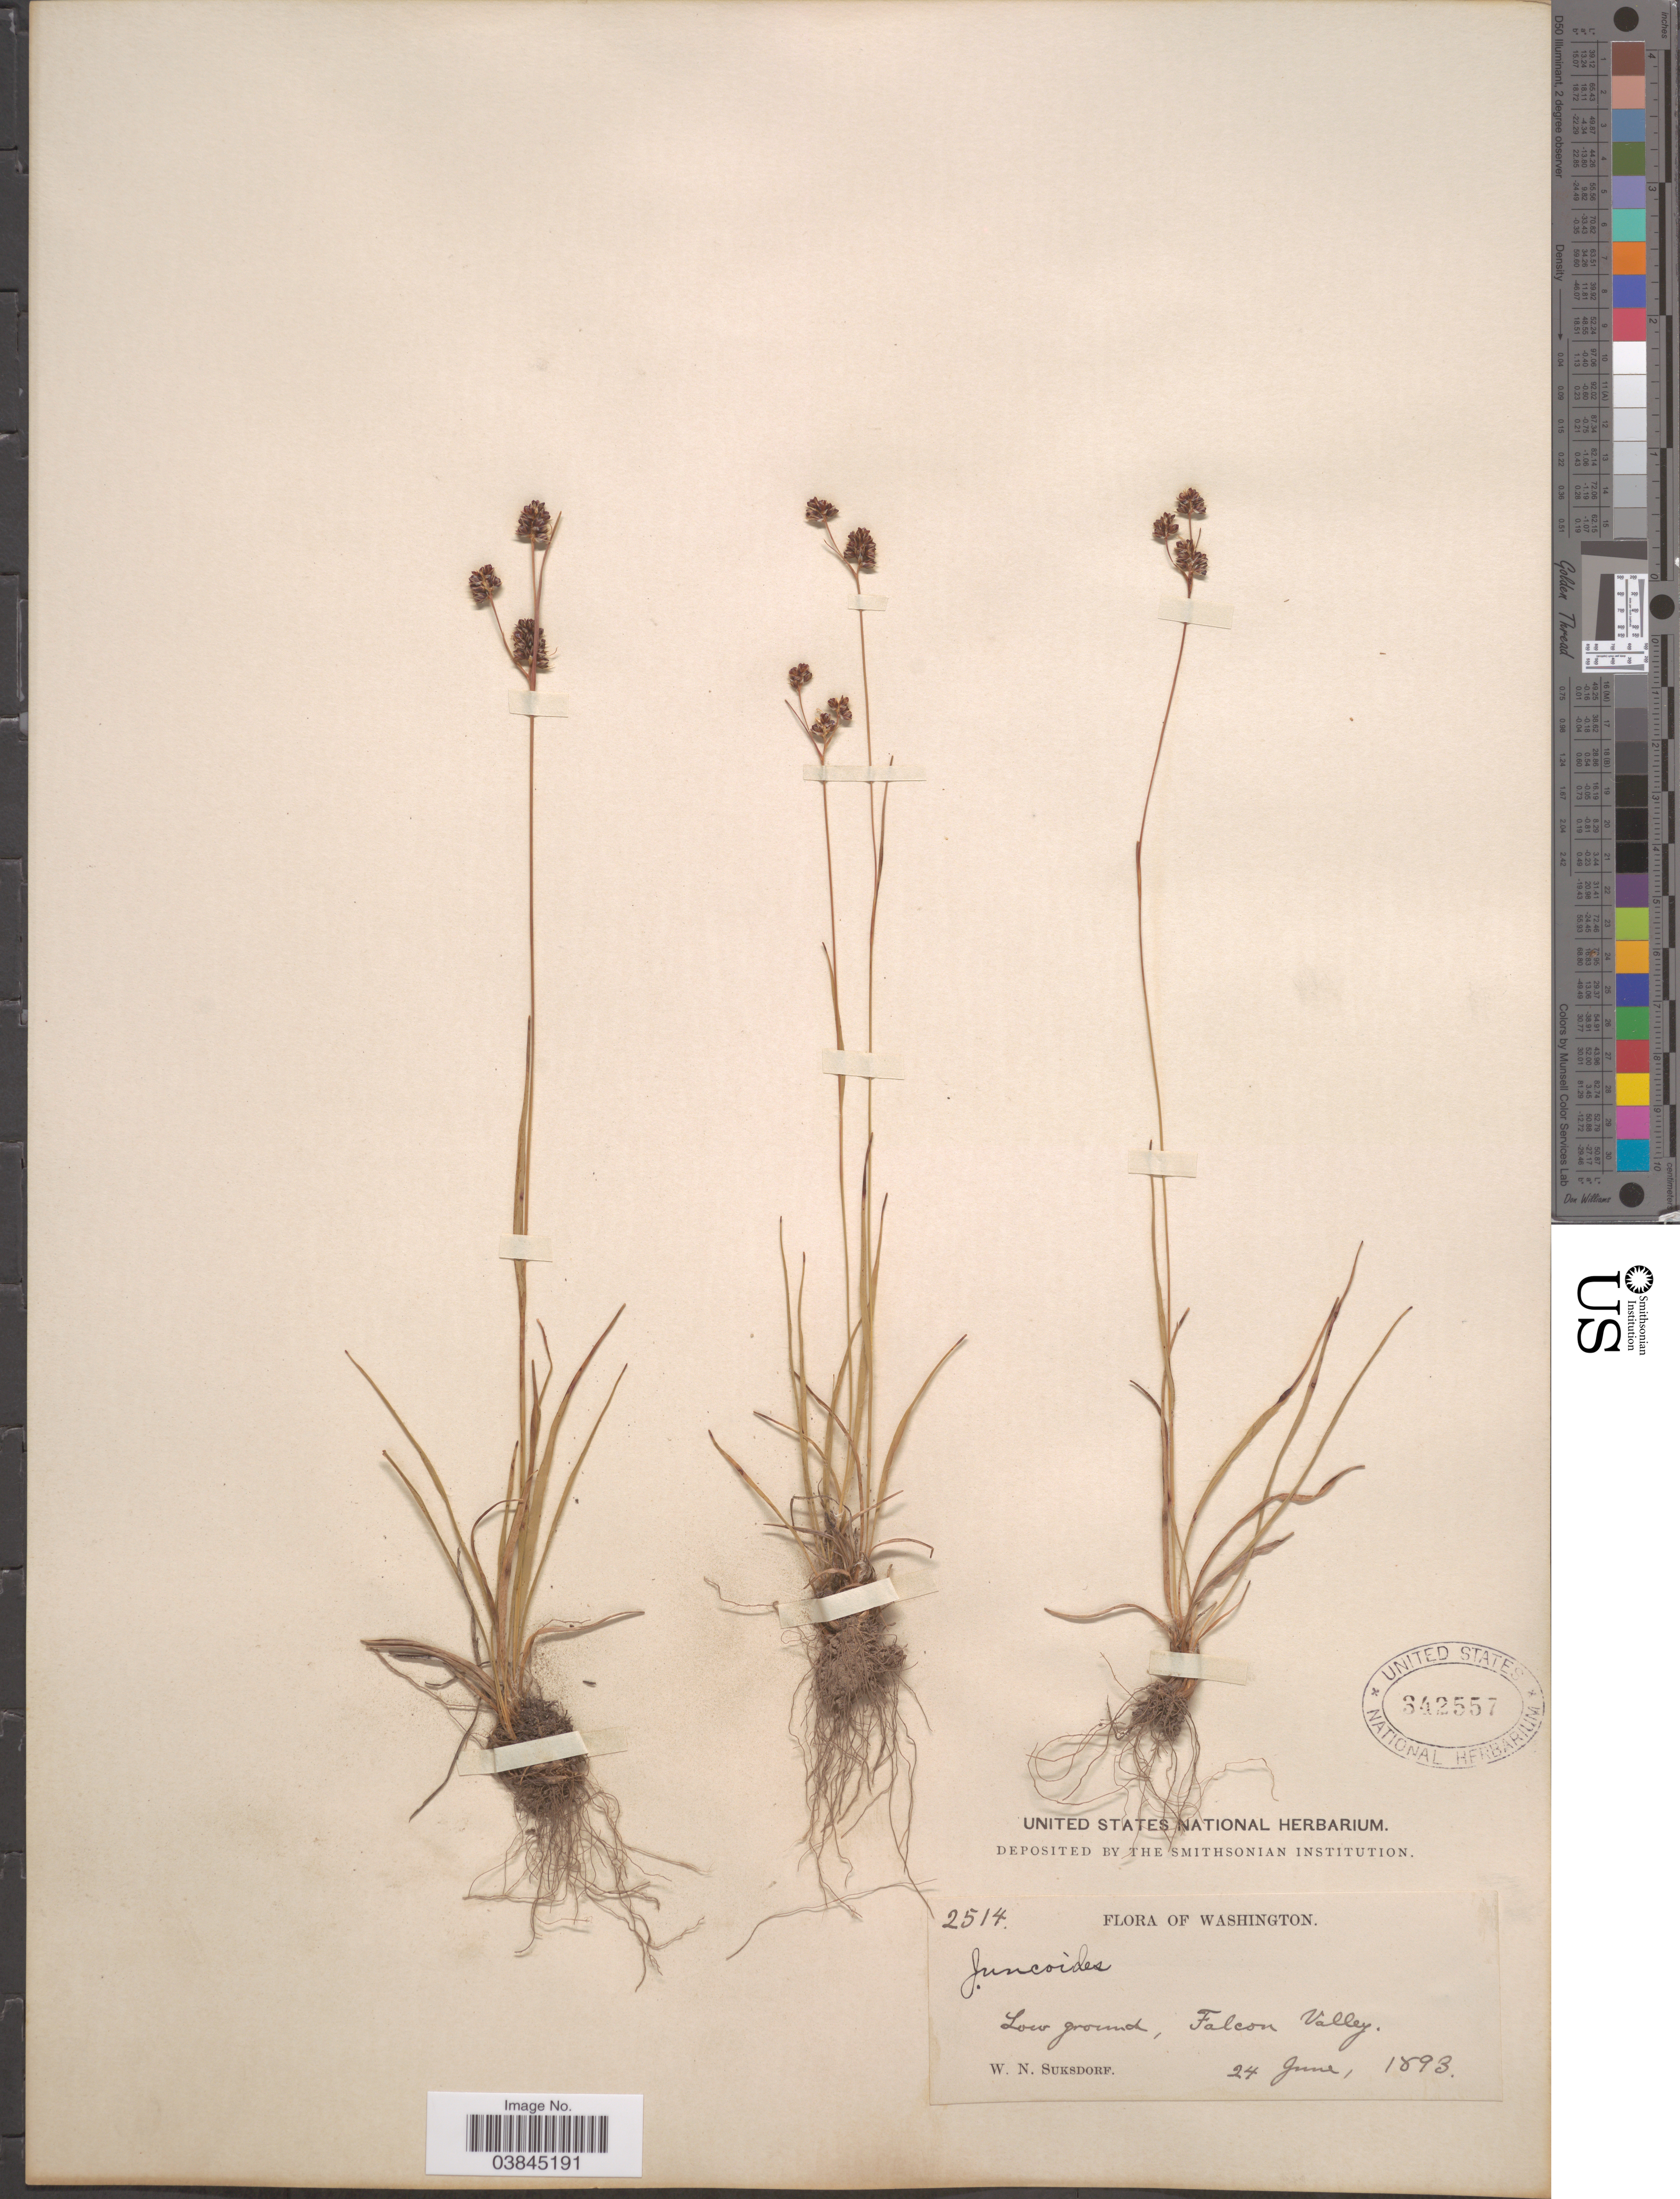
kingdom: Plantae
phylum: Tracheophyta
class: Liliopsida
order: Poales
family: Juncaceae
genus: Luzula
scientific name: Luzula campestris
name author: (L.) DC.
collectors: W. N. Suksdorf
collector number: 2514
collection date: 1893-06-24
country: United States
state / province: Washington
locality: Falcon Valley.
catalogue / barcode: US 342557